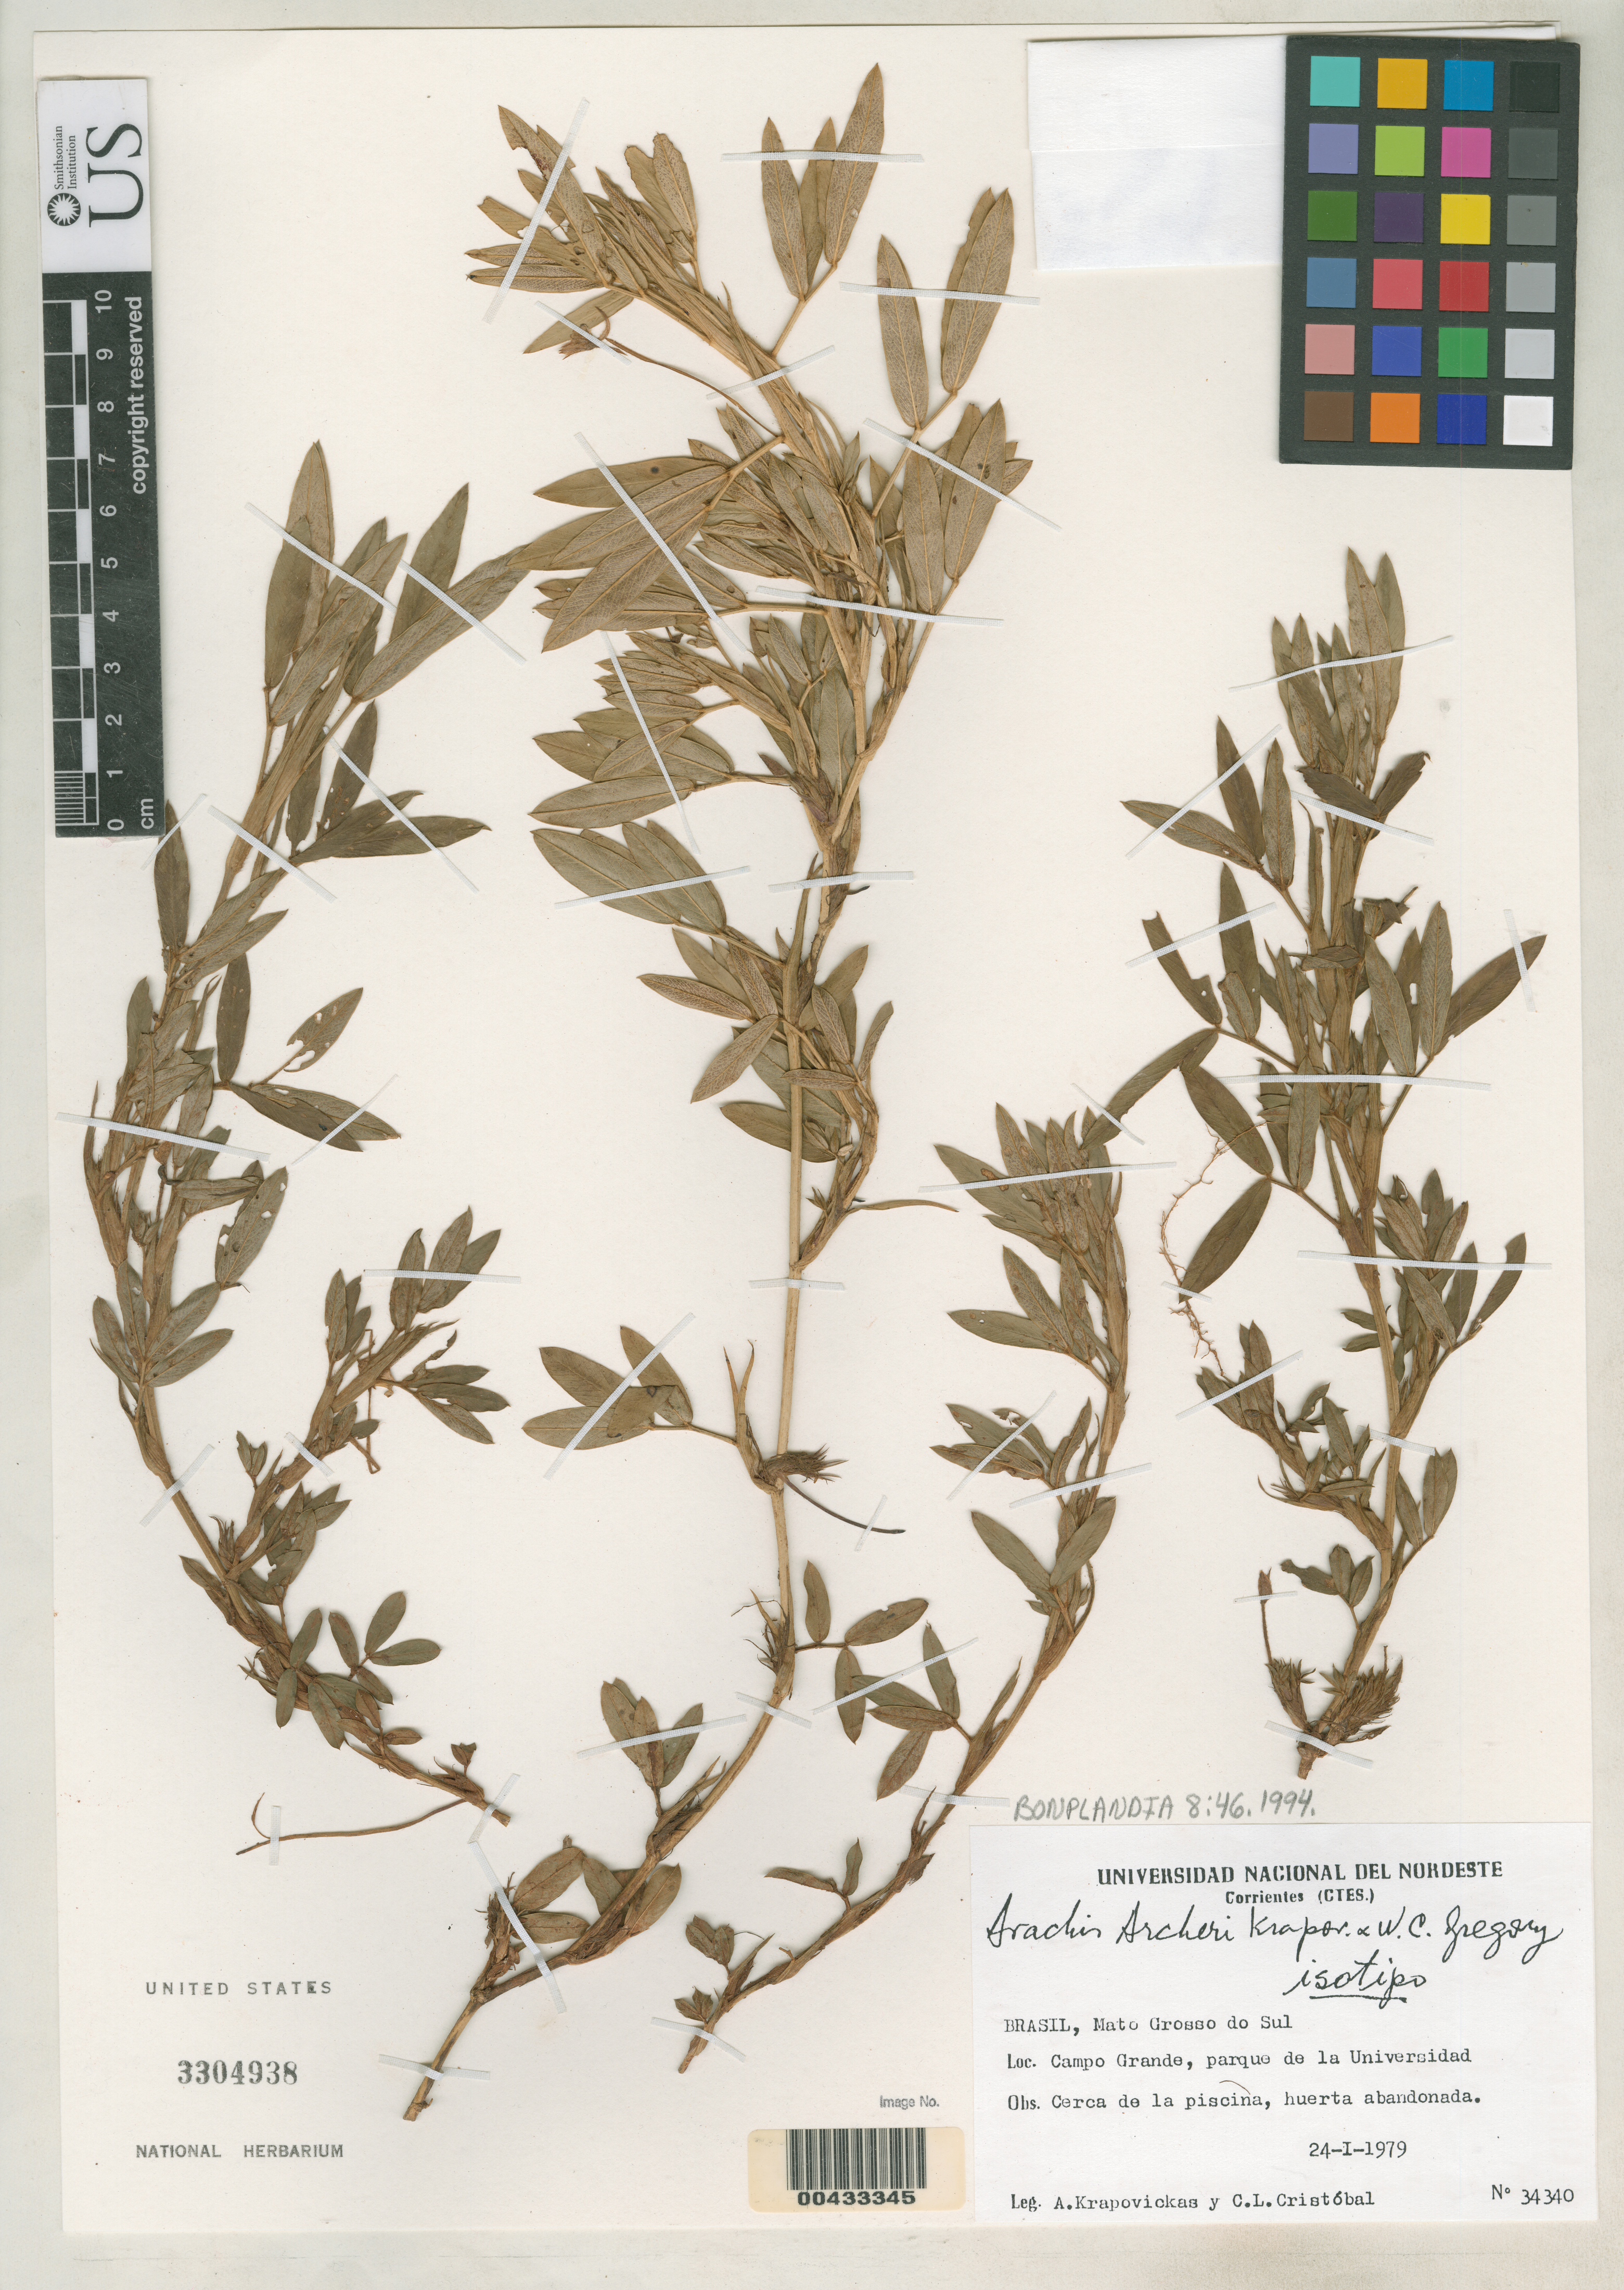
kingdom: Plantae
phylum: Tracheophyta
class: Magnoliopsida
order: Fabales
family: Fabaceae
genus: Arachis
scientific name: Arachis archeri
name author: Krapov. & W.C. Greg.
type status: Isotype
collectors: A. Krapovickas & C. L. Cristóbal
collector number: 34340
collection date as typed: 24 Jan 1979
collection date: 1979-01-24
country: Brazil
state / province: Mato Grosso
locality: Campo Grande, Parque de La Universidad.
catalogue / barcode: US 3304938